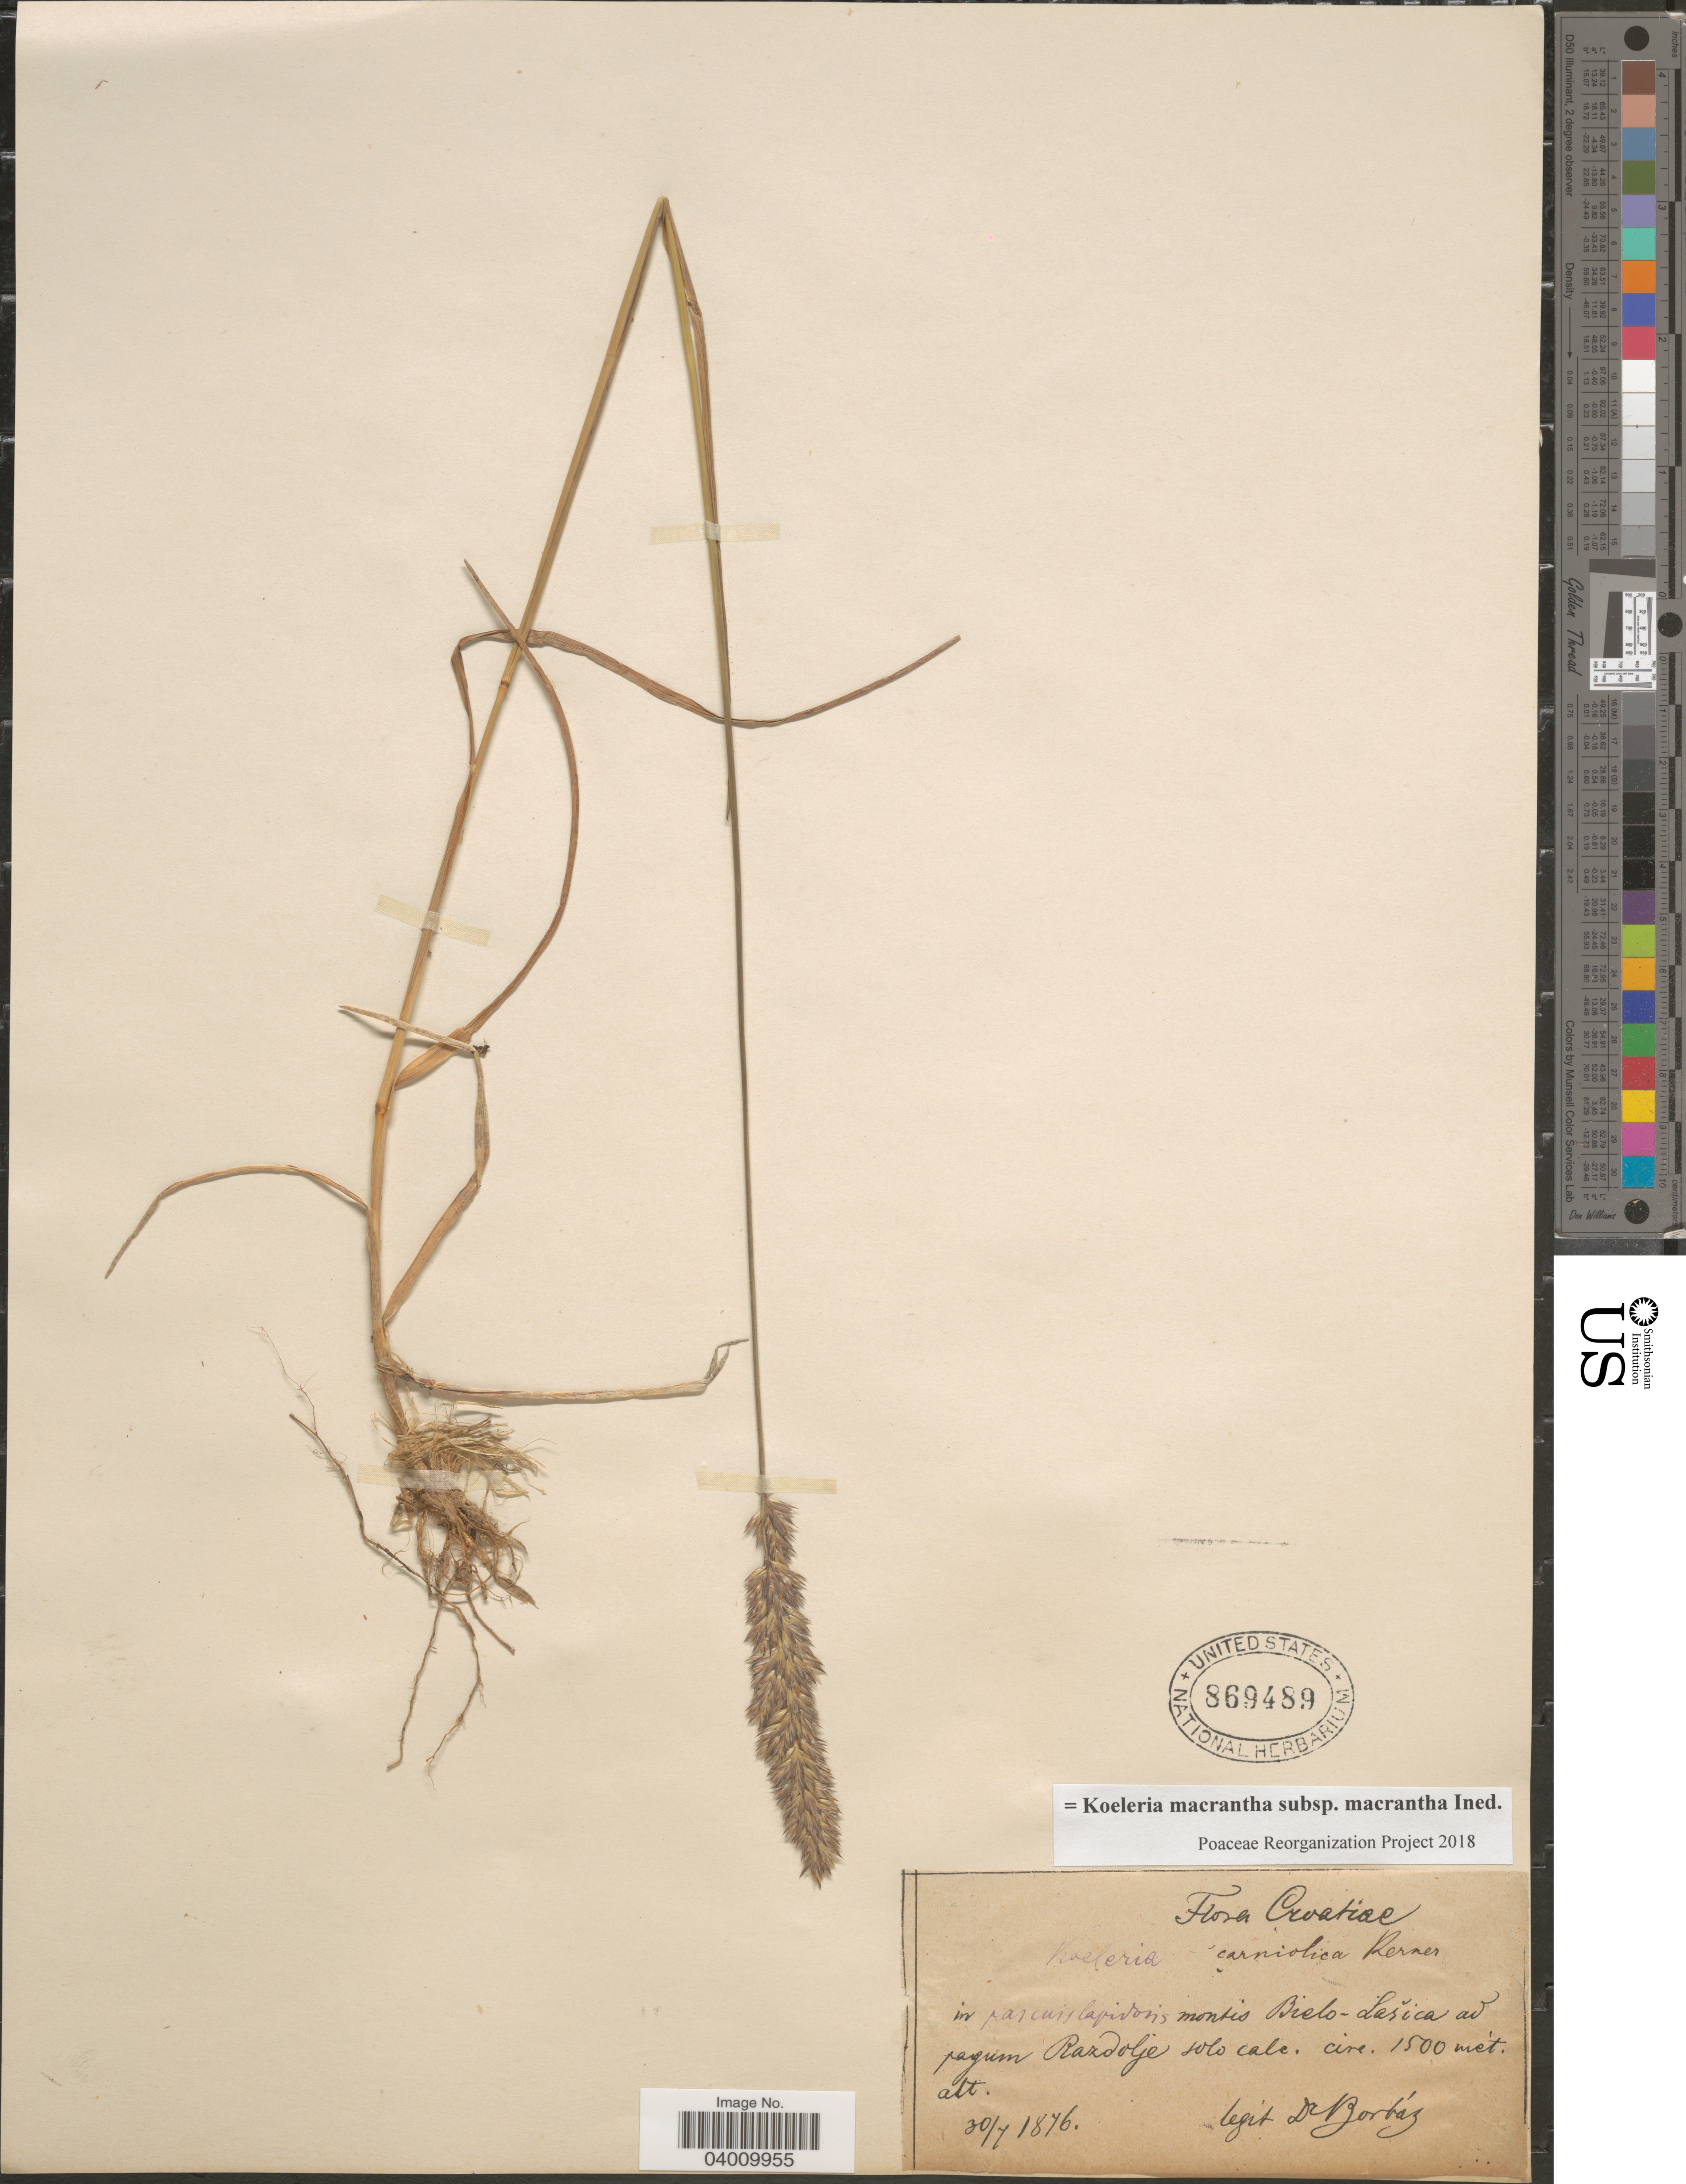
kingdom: Plantae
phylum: Tracheophyta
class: Liliopsida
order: Poales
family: Poaceae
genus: Koeleria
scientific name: Koeleria macrantha subsp. macrantha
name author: (Ledeb.) Schult.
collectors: V. von Borbás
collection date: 1876-07-30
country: Croatia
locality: Croatiae. In pascuis lapidonis montis Bielo- Lasica ad pagum Razdolje solo calc.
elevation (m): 1500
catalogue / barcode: US 869489